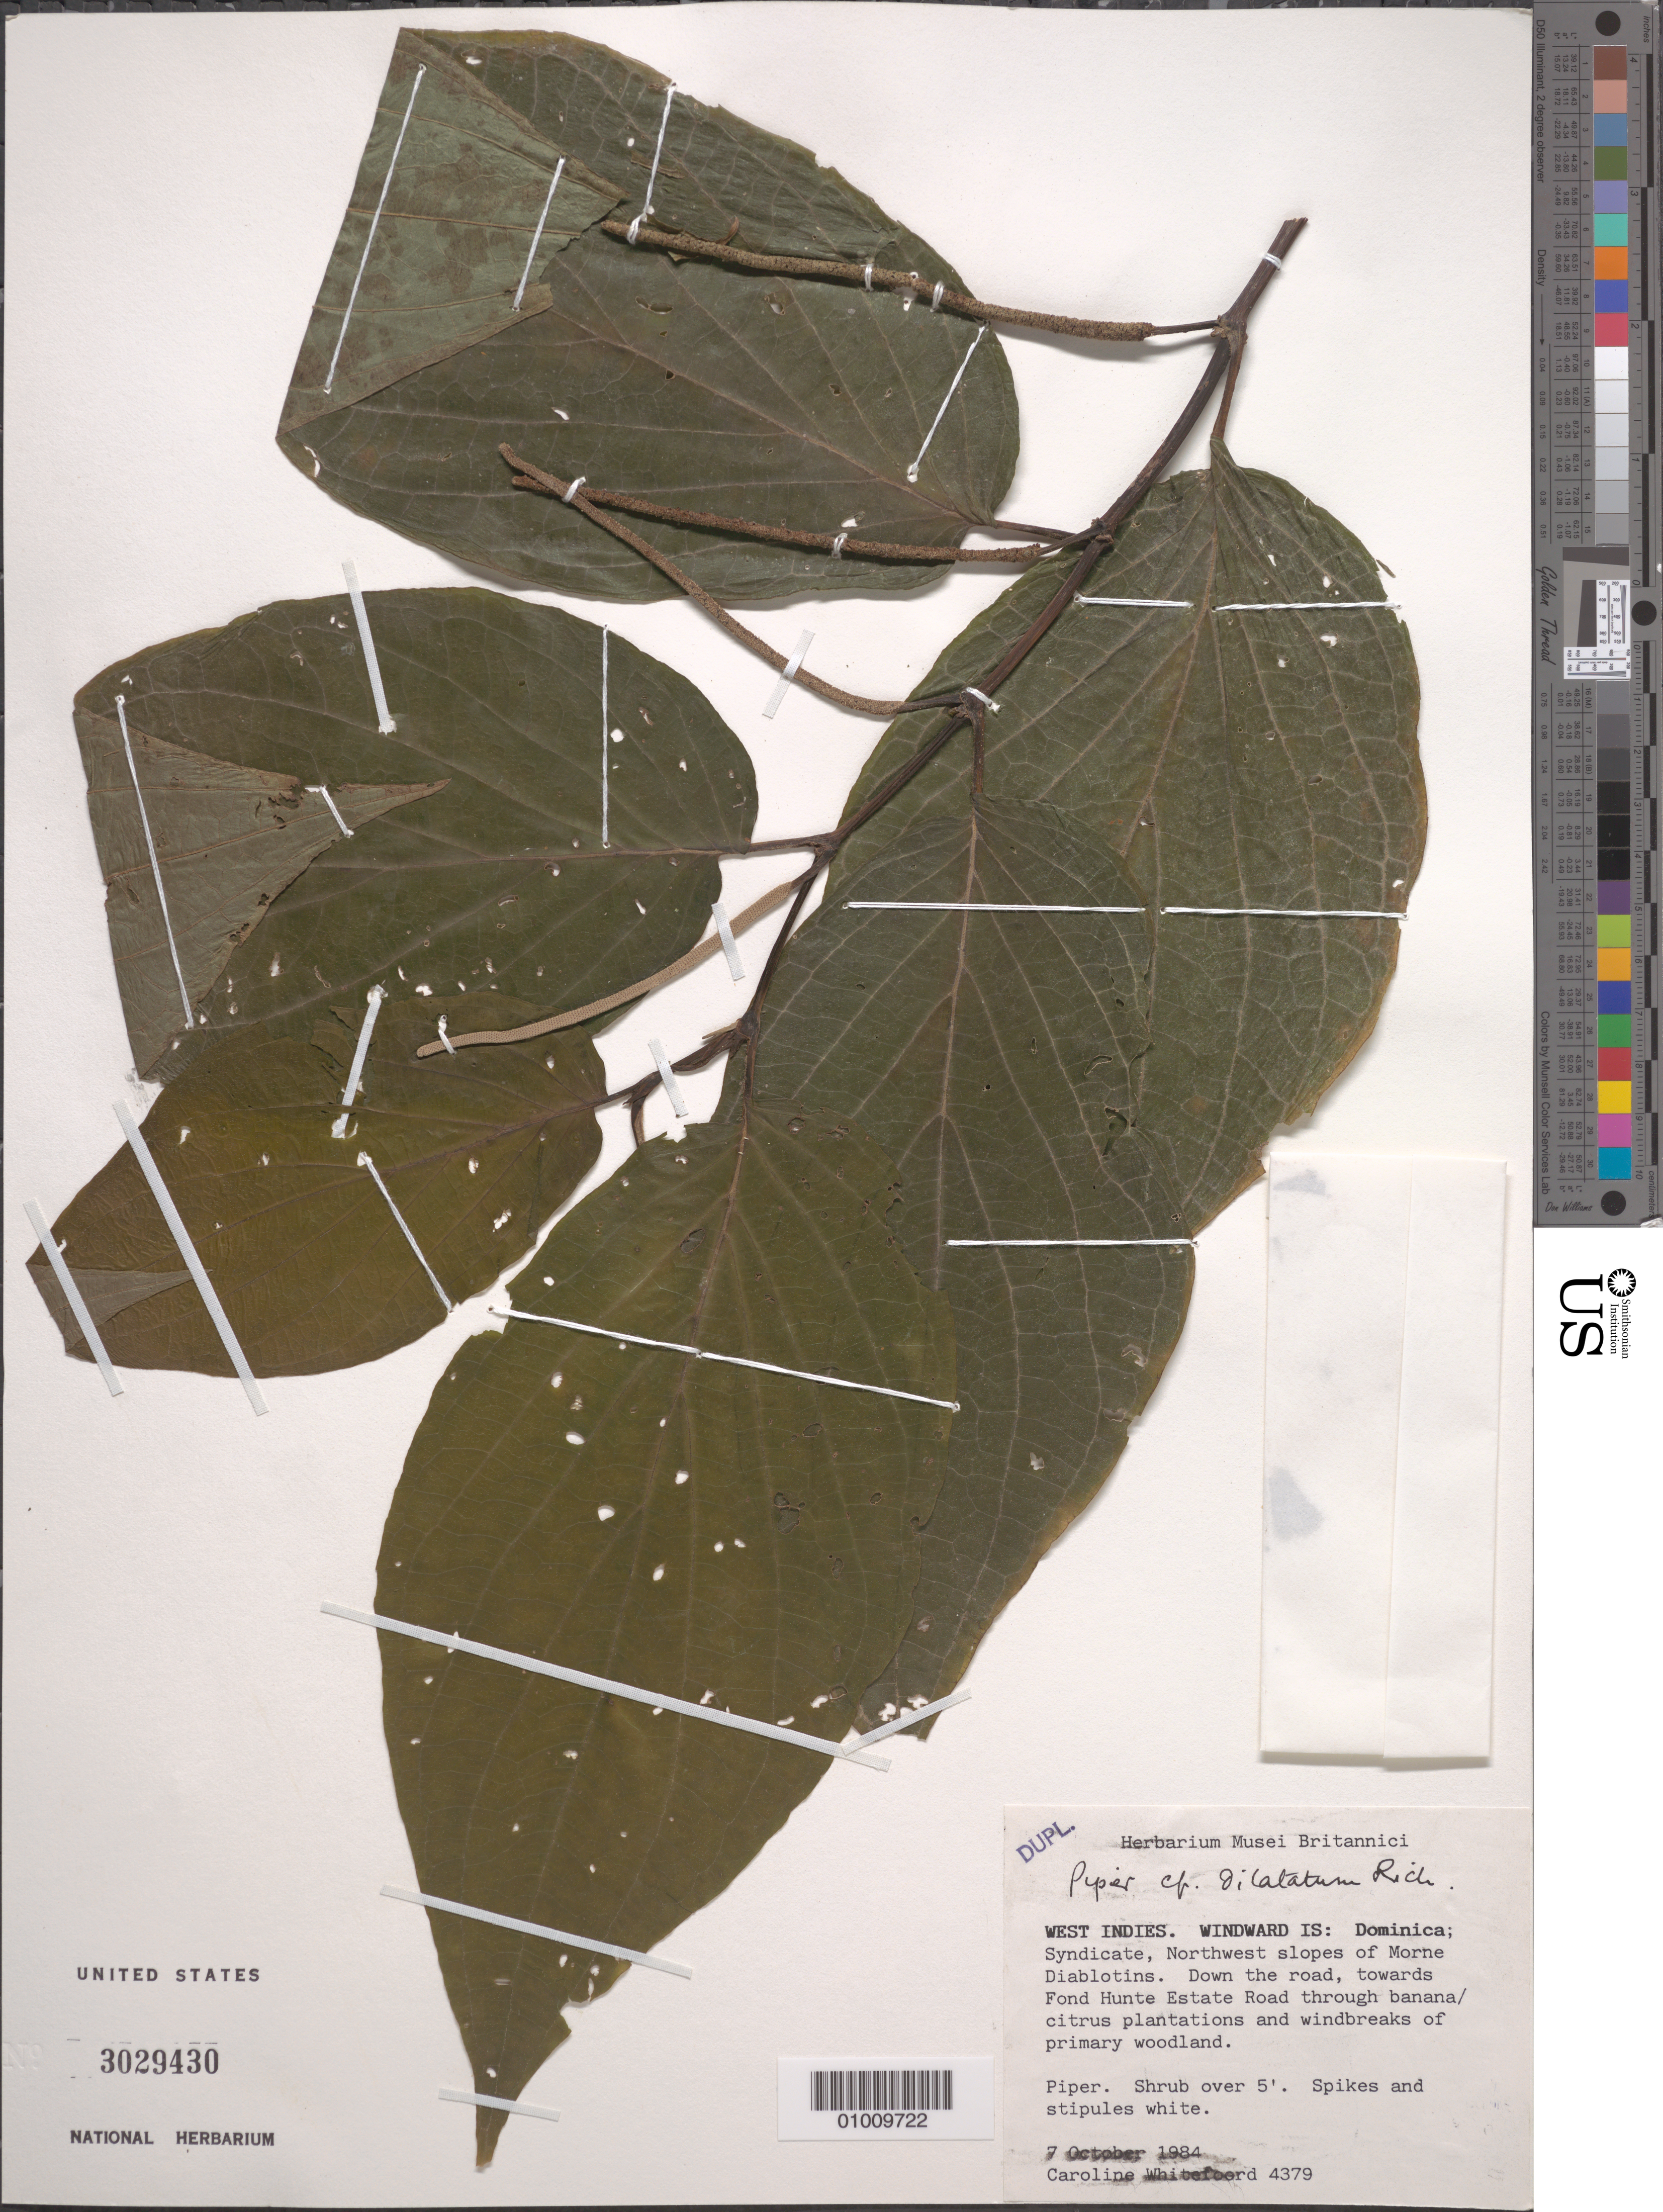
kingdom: Plantae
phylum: Tracheophyta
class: Magnoliopsida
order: Piperales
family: Piperaceae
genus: Piper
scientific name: Piper dilatatum var. dilatatum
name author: Rich.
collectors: C. Whitefoord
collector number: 4379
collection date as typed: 07 Oct 1984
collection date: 1984-10-07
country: Dominica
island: Dominica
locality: Syndicate, NW slopes of Morne Diablotins. Down the road, towards Fond Hunte Estate Road through banana/citrus plantations and windbreaks of primary woodland.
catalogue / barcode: US 3029430